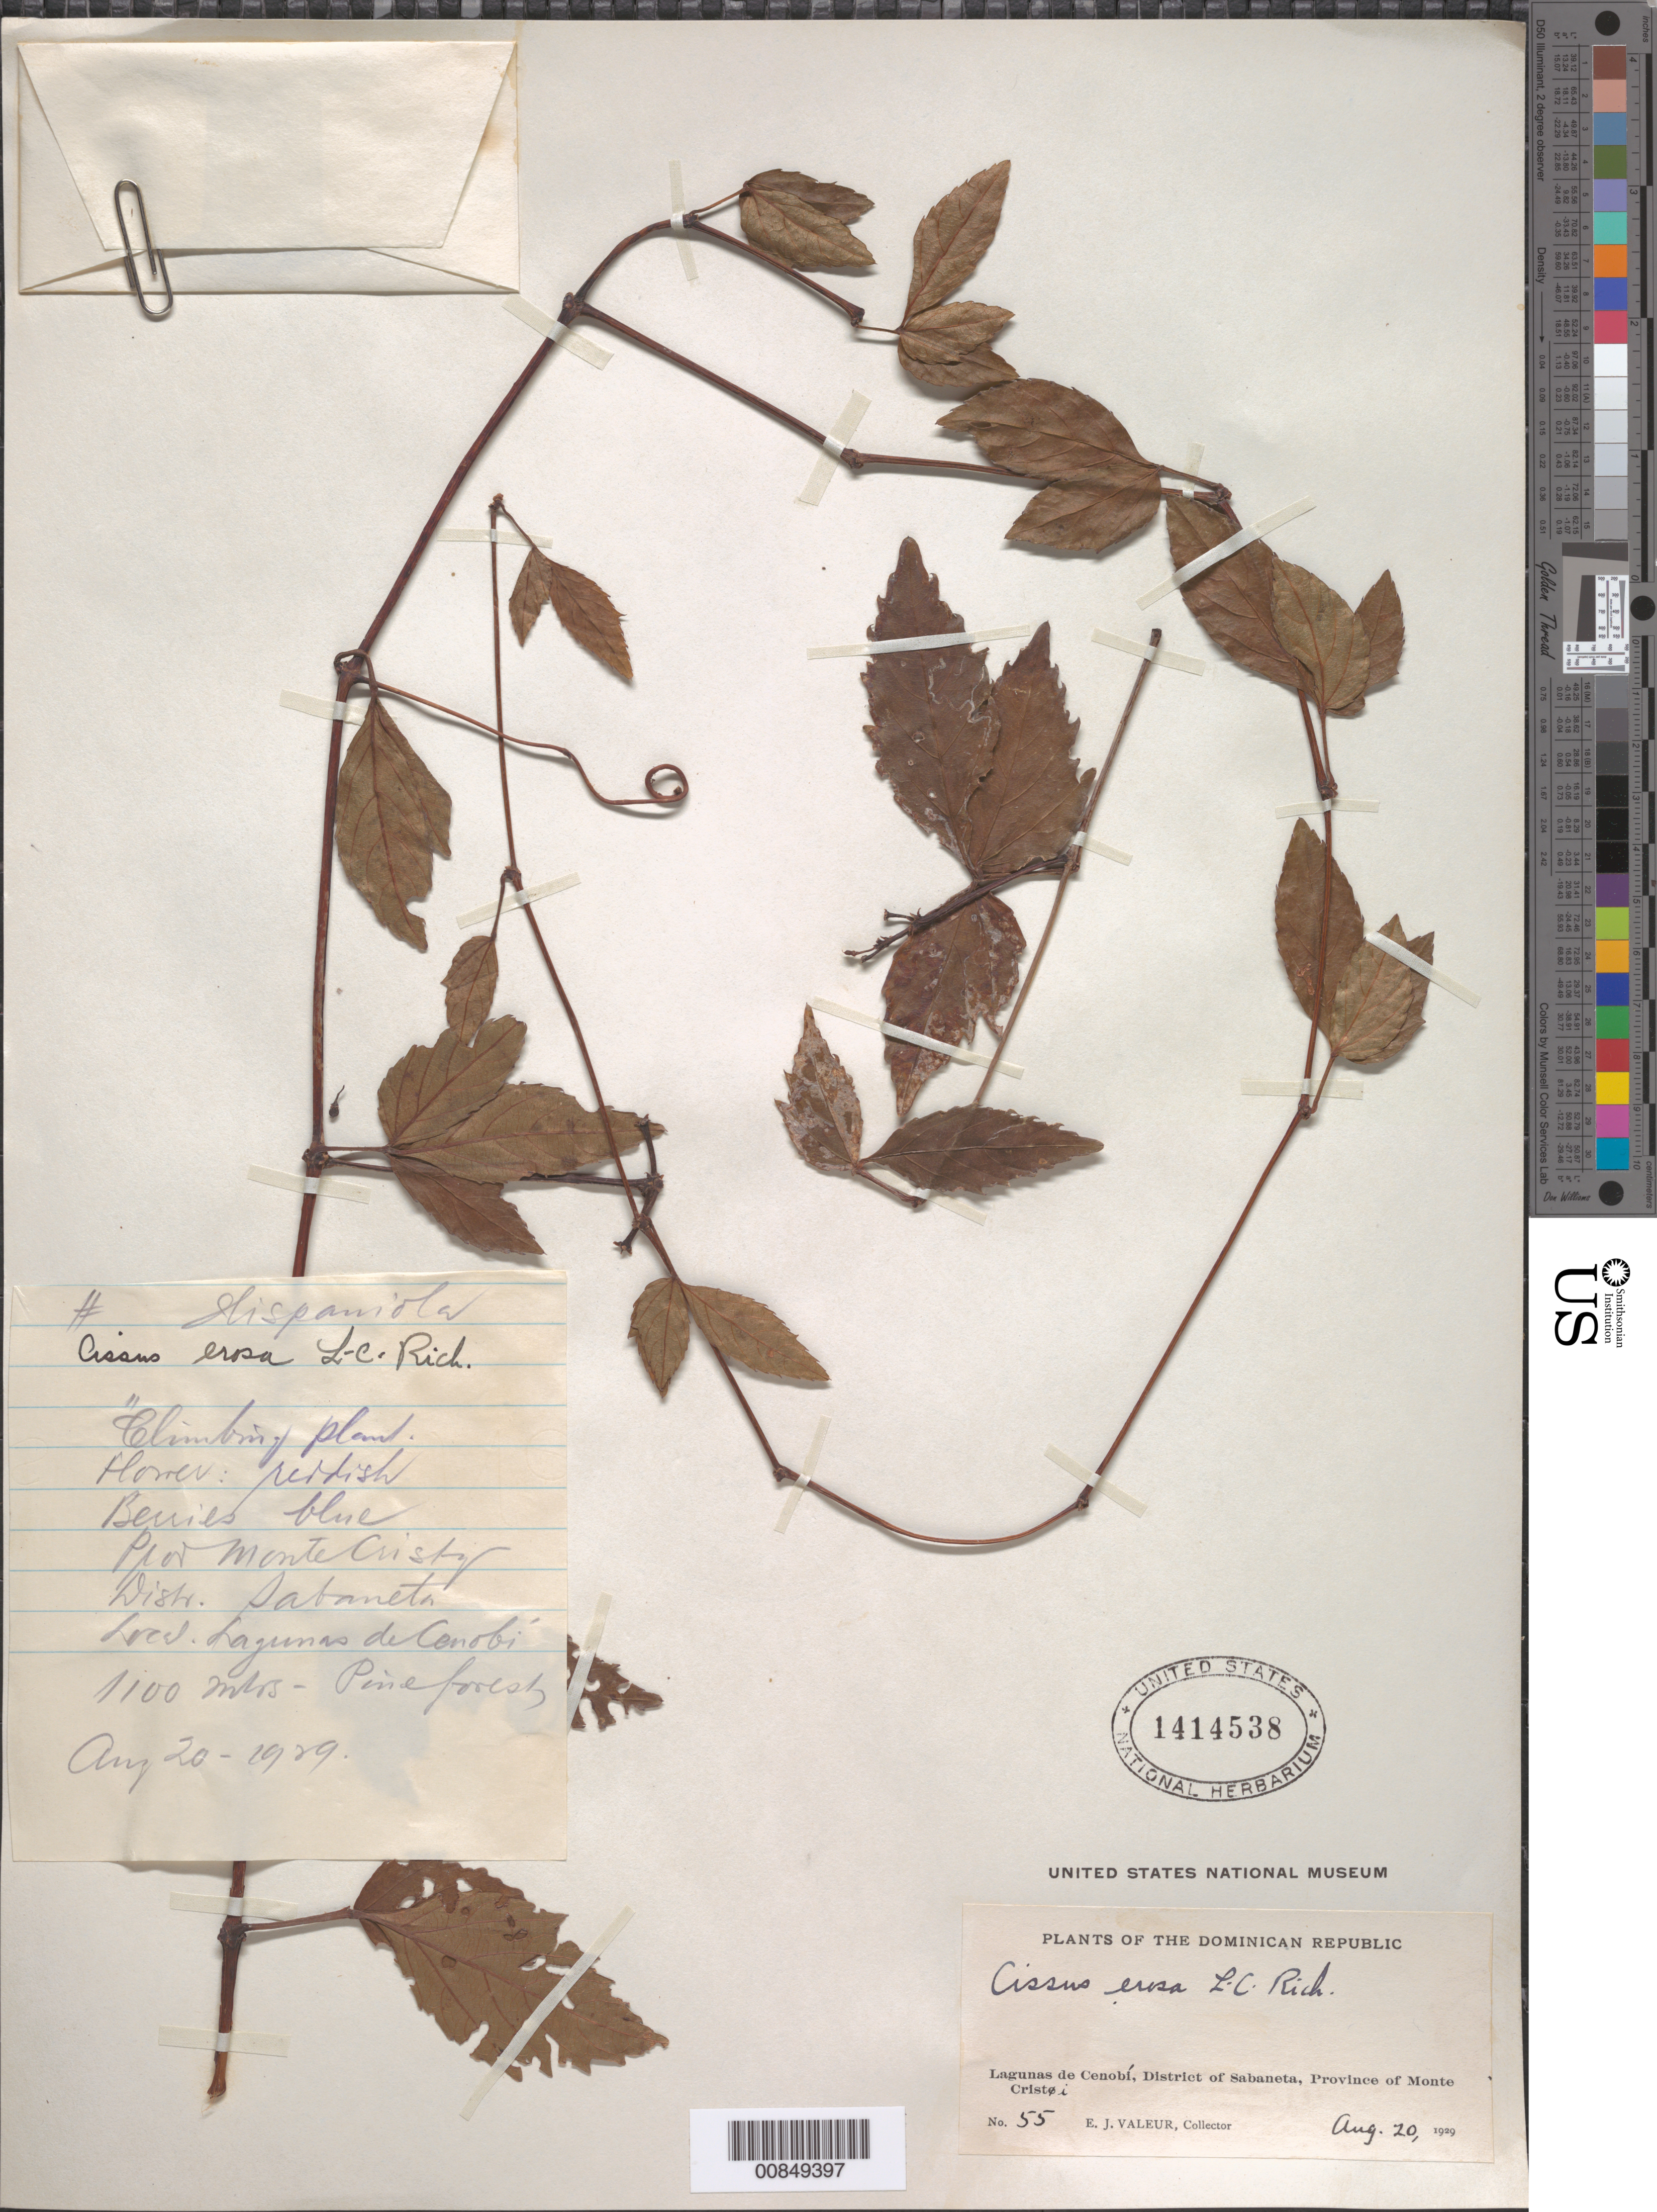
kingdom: Plantae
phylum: Tracheophyta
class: Magnoliopsida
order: Vitales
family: Vitaceae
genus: Cissus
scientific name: Cissus erosa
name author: Rich.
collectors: E. Valeur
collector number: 55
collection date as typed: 20 Aug 1929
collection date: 1929-08-20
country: Dominican Republic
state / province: Monte Cristi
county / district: Sabaneta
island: Hispaniola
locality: Lagunas de Cenobí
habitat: Pine forests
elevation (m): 1100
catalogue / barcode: US 1414538